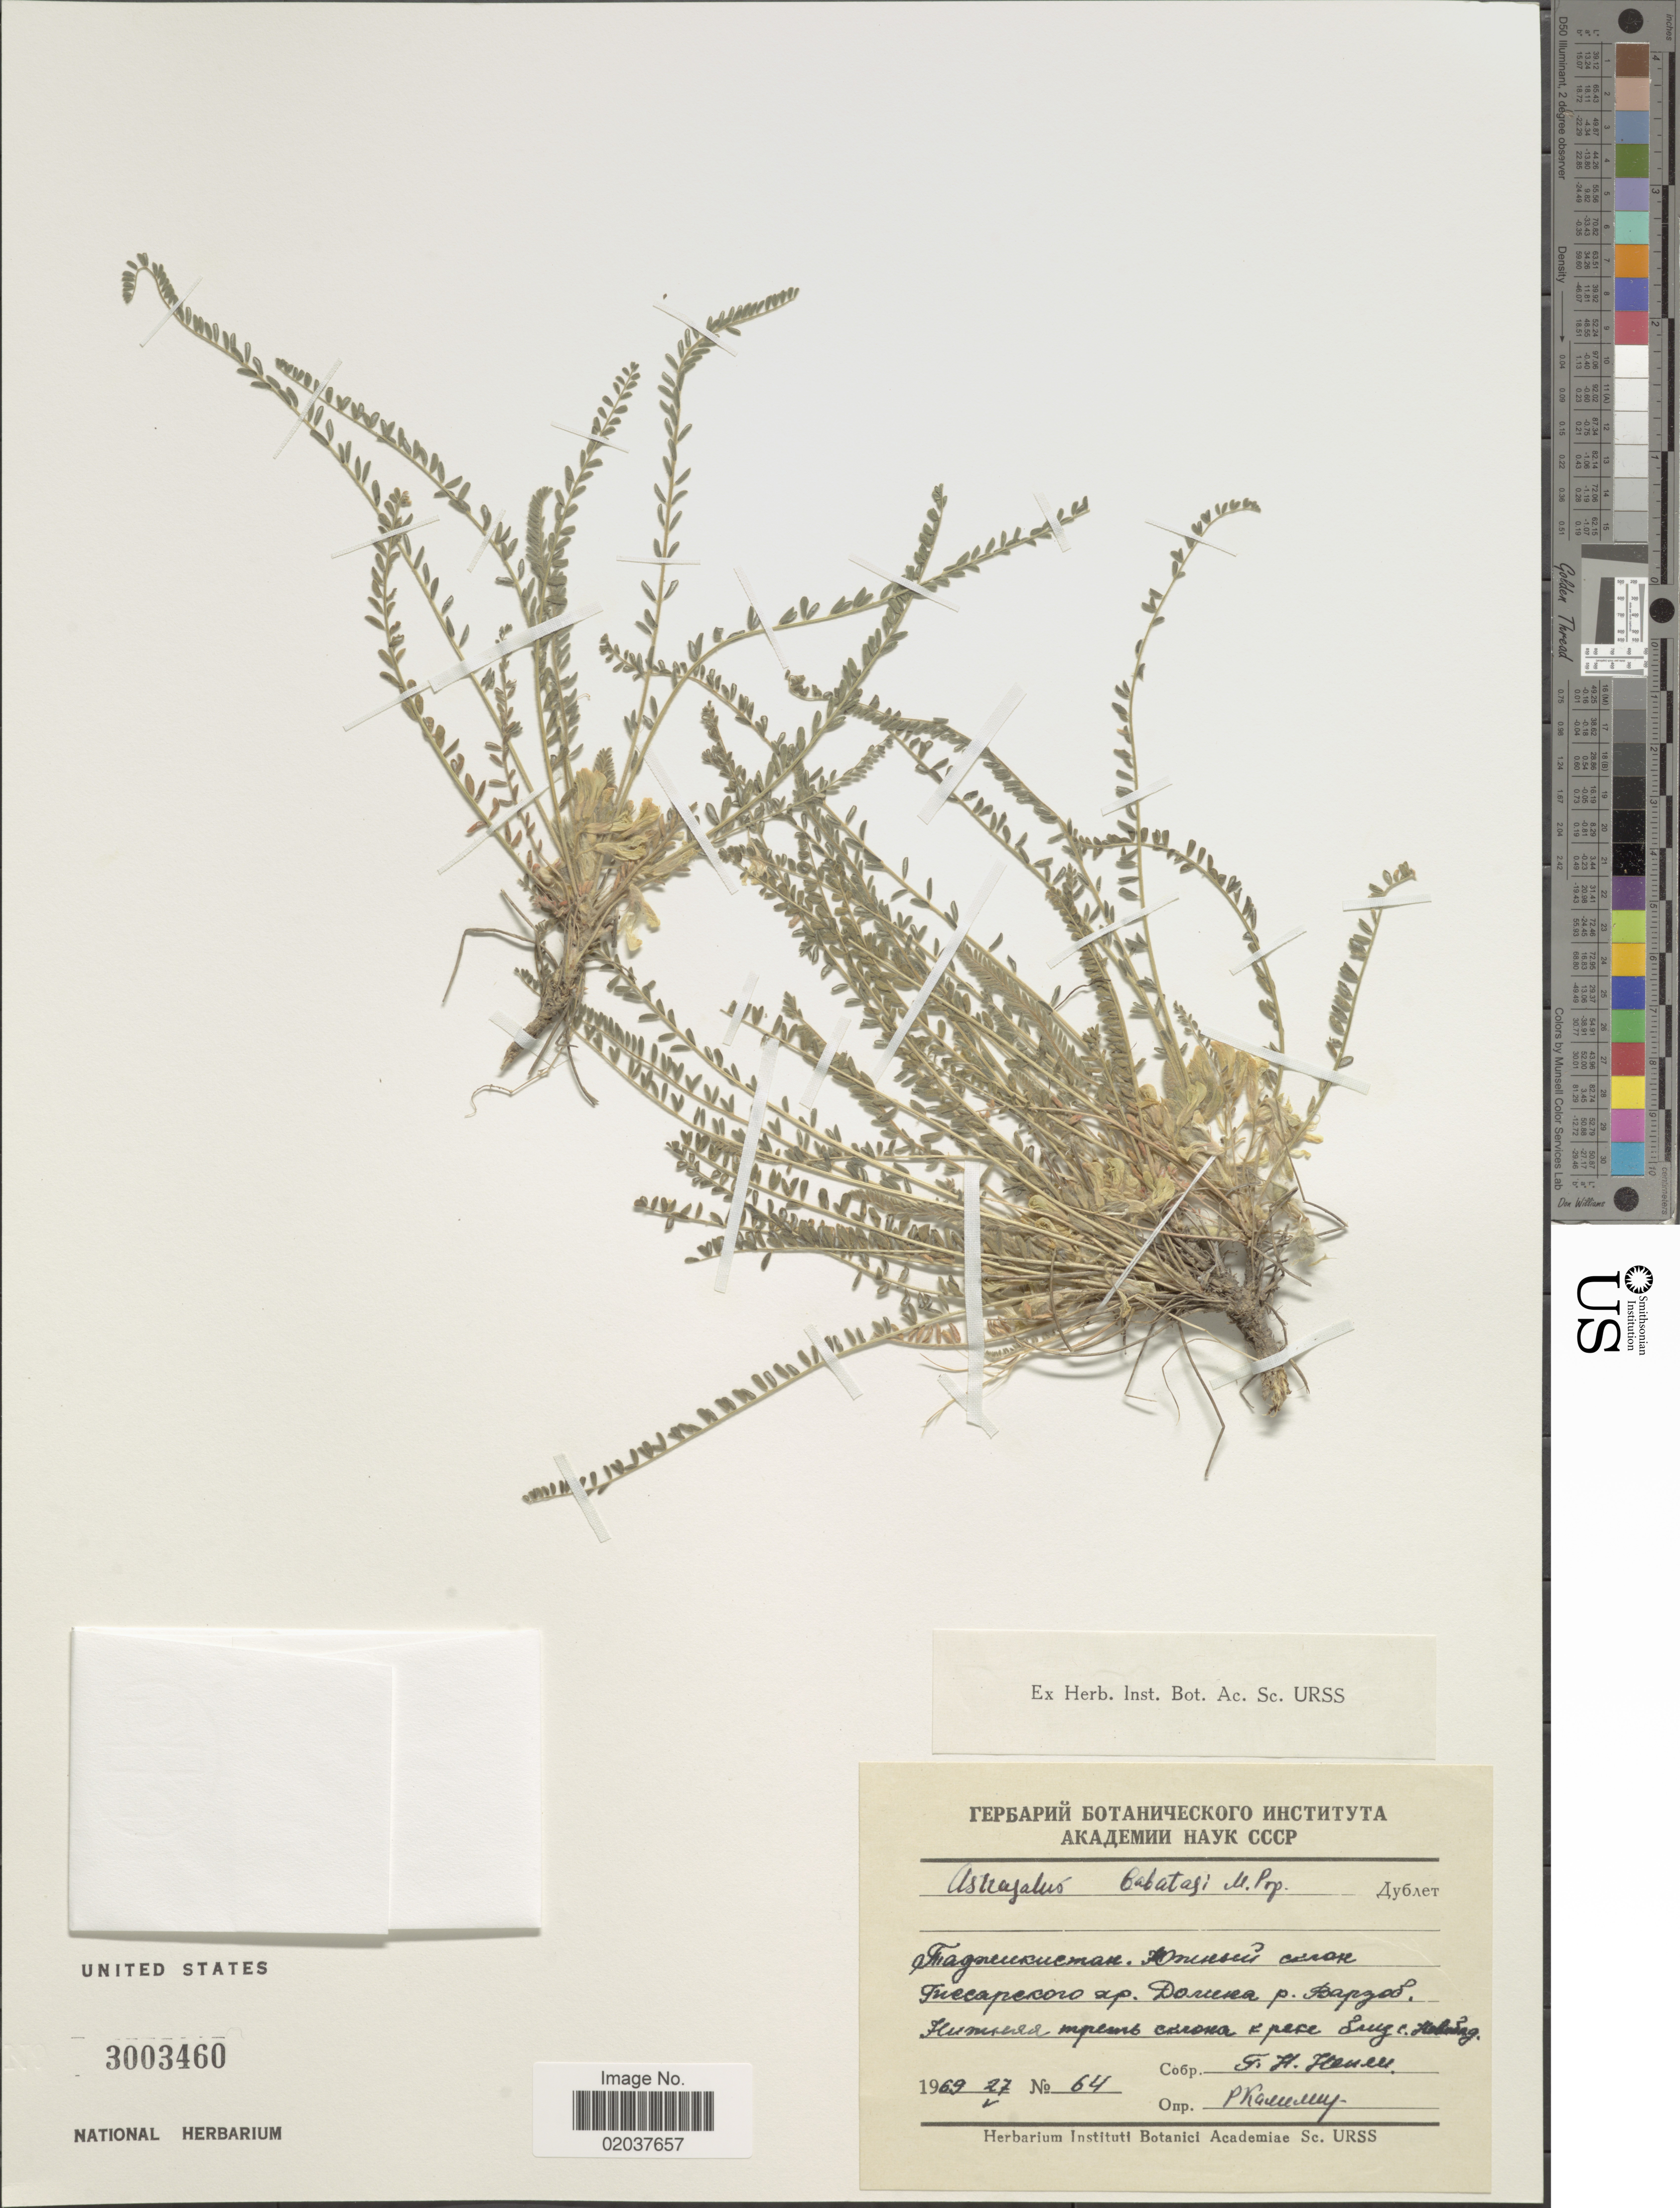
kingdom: Plantae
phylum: Tracheophyta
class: Magnoliopsida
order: Fabales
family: Fabaceae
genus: Astragalus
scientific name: Astragalus babatagi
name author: Popov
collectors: G. Nepli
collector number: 64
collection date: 1969-05-27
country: Tajikistan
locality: S slope of Gissar Range, Varzob River Valley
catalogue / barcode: US 3003460